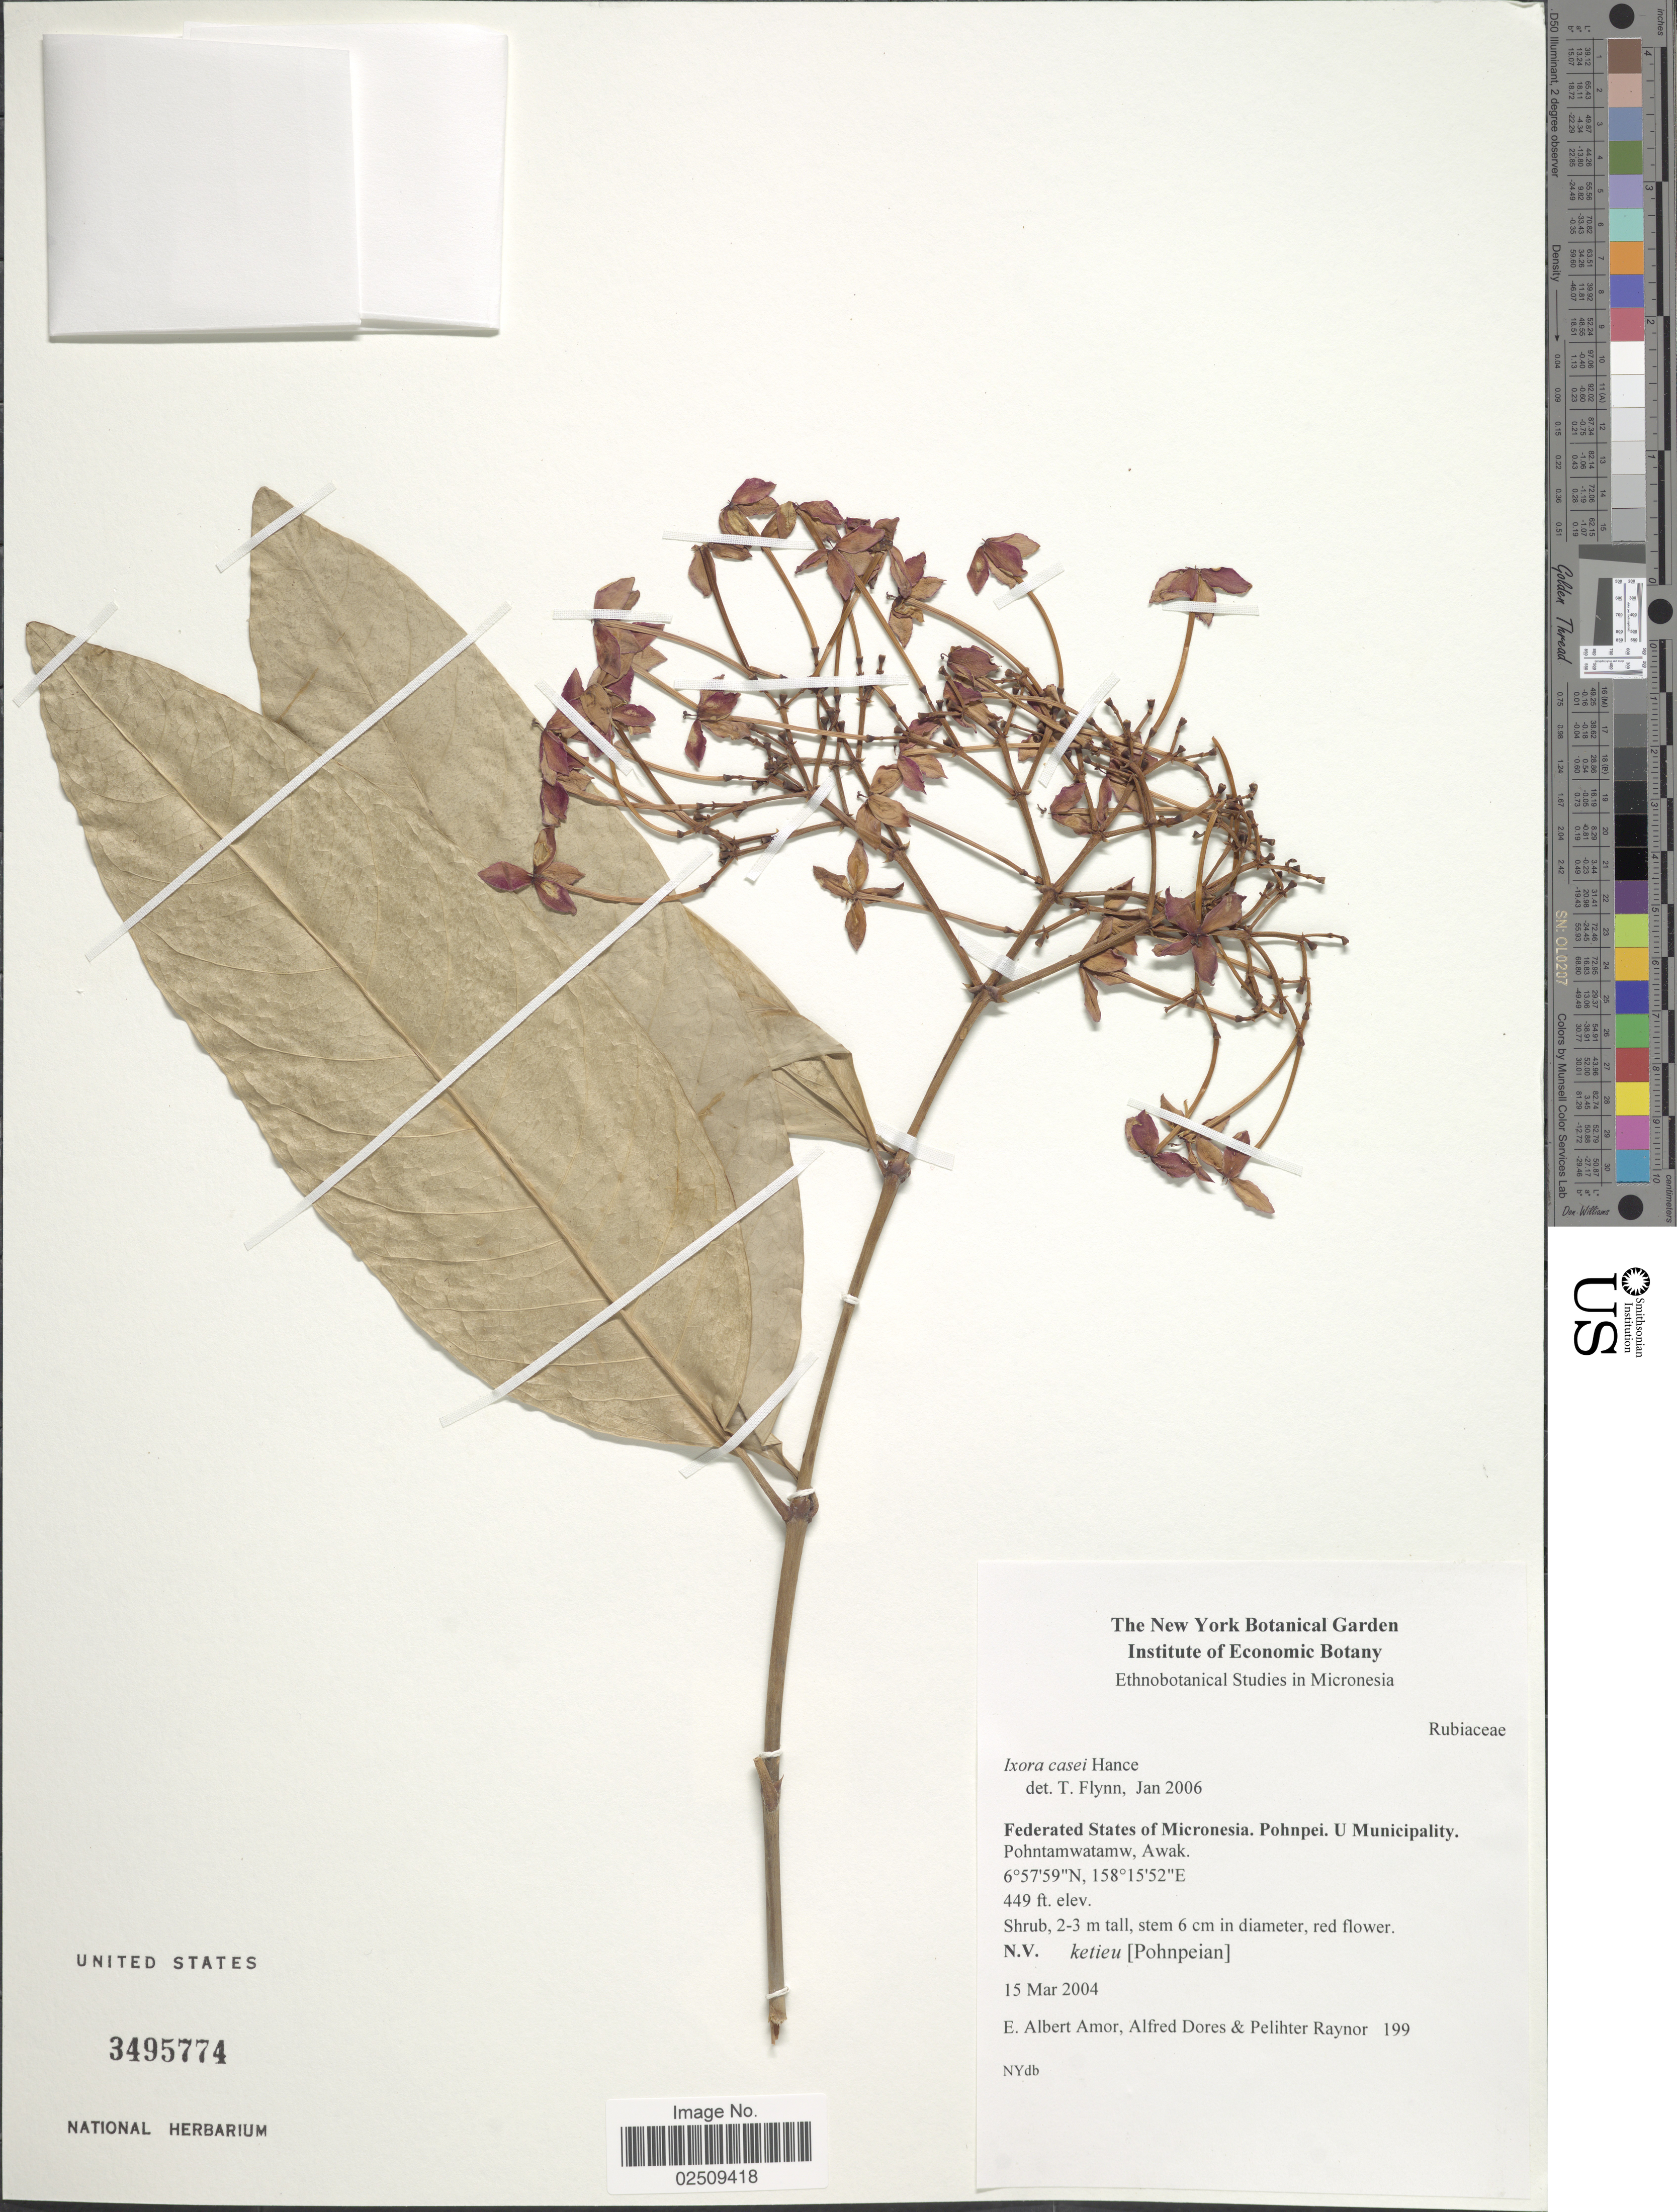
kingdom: Plantae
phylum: Tracheophyta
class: Magnoliopsida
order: Gentianales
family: Rubiaceae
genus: Ixora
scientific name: Ixora casei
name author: Hance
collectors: E. A. Amor, A. Dores & P. Raynor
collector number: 199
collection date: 2004-03-15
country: Micronesia, Federated States of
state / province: Pohnpei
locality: U Municipality. Pohntamwatamw, Awak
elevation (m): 137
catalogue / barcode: US 3495774